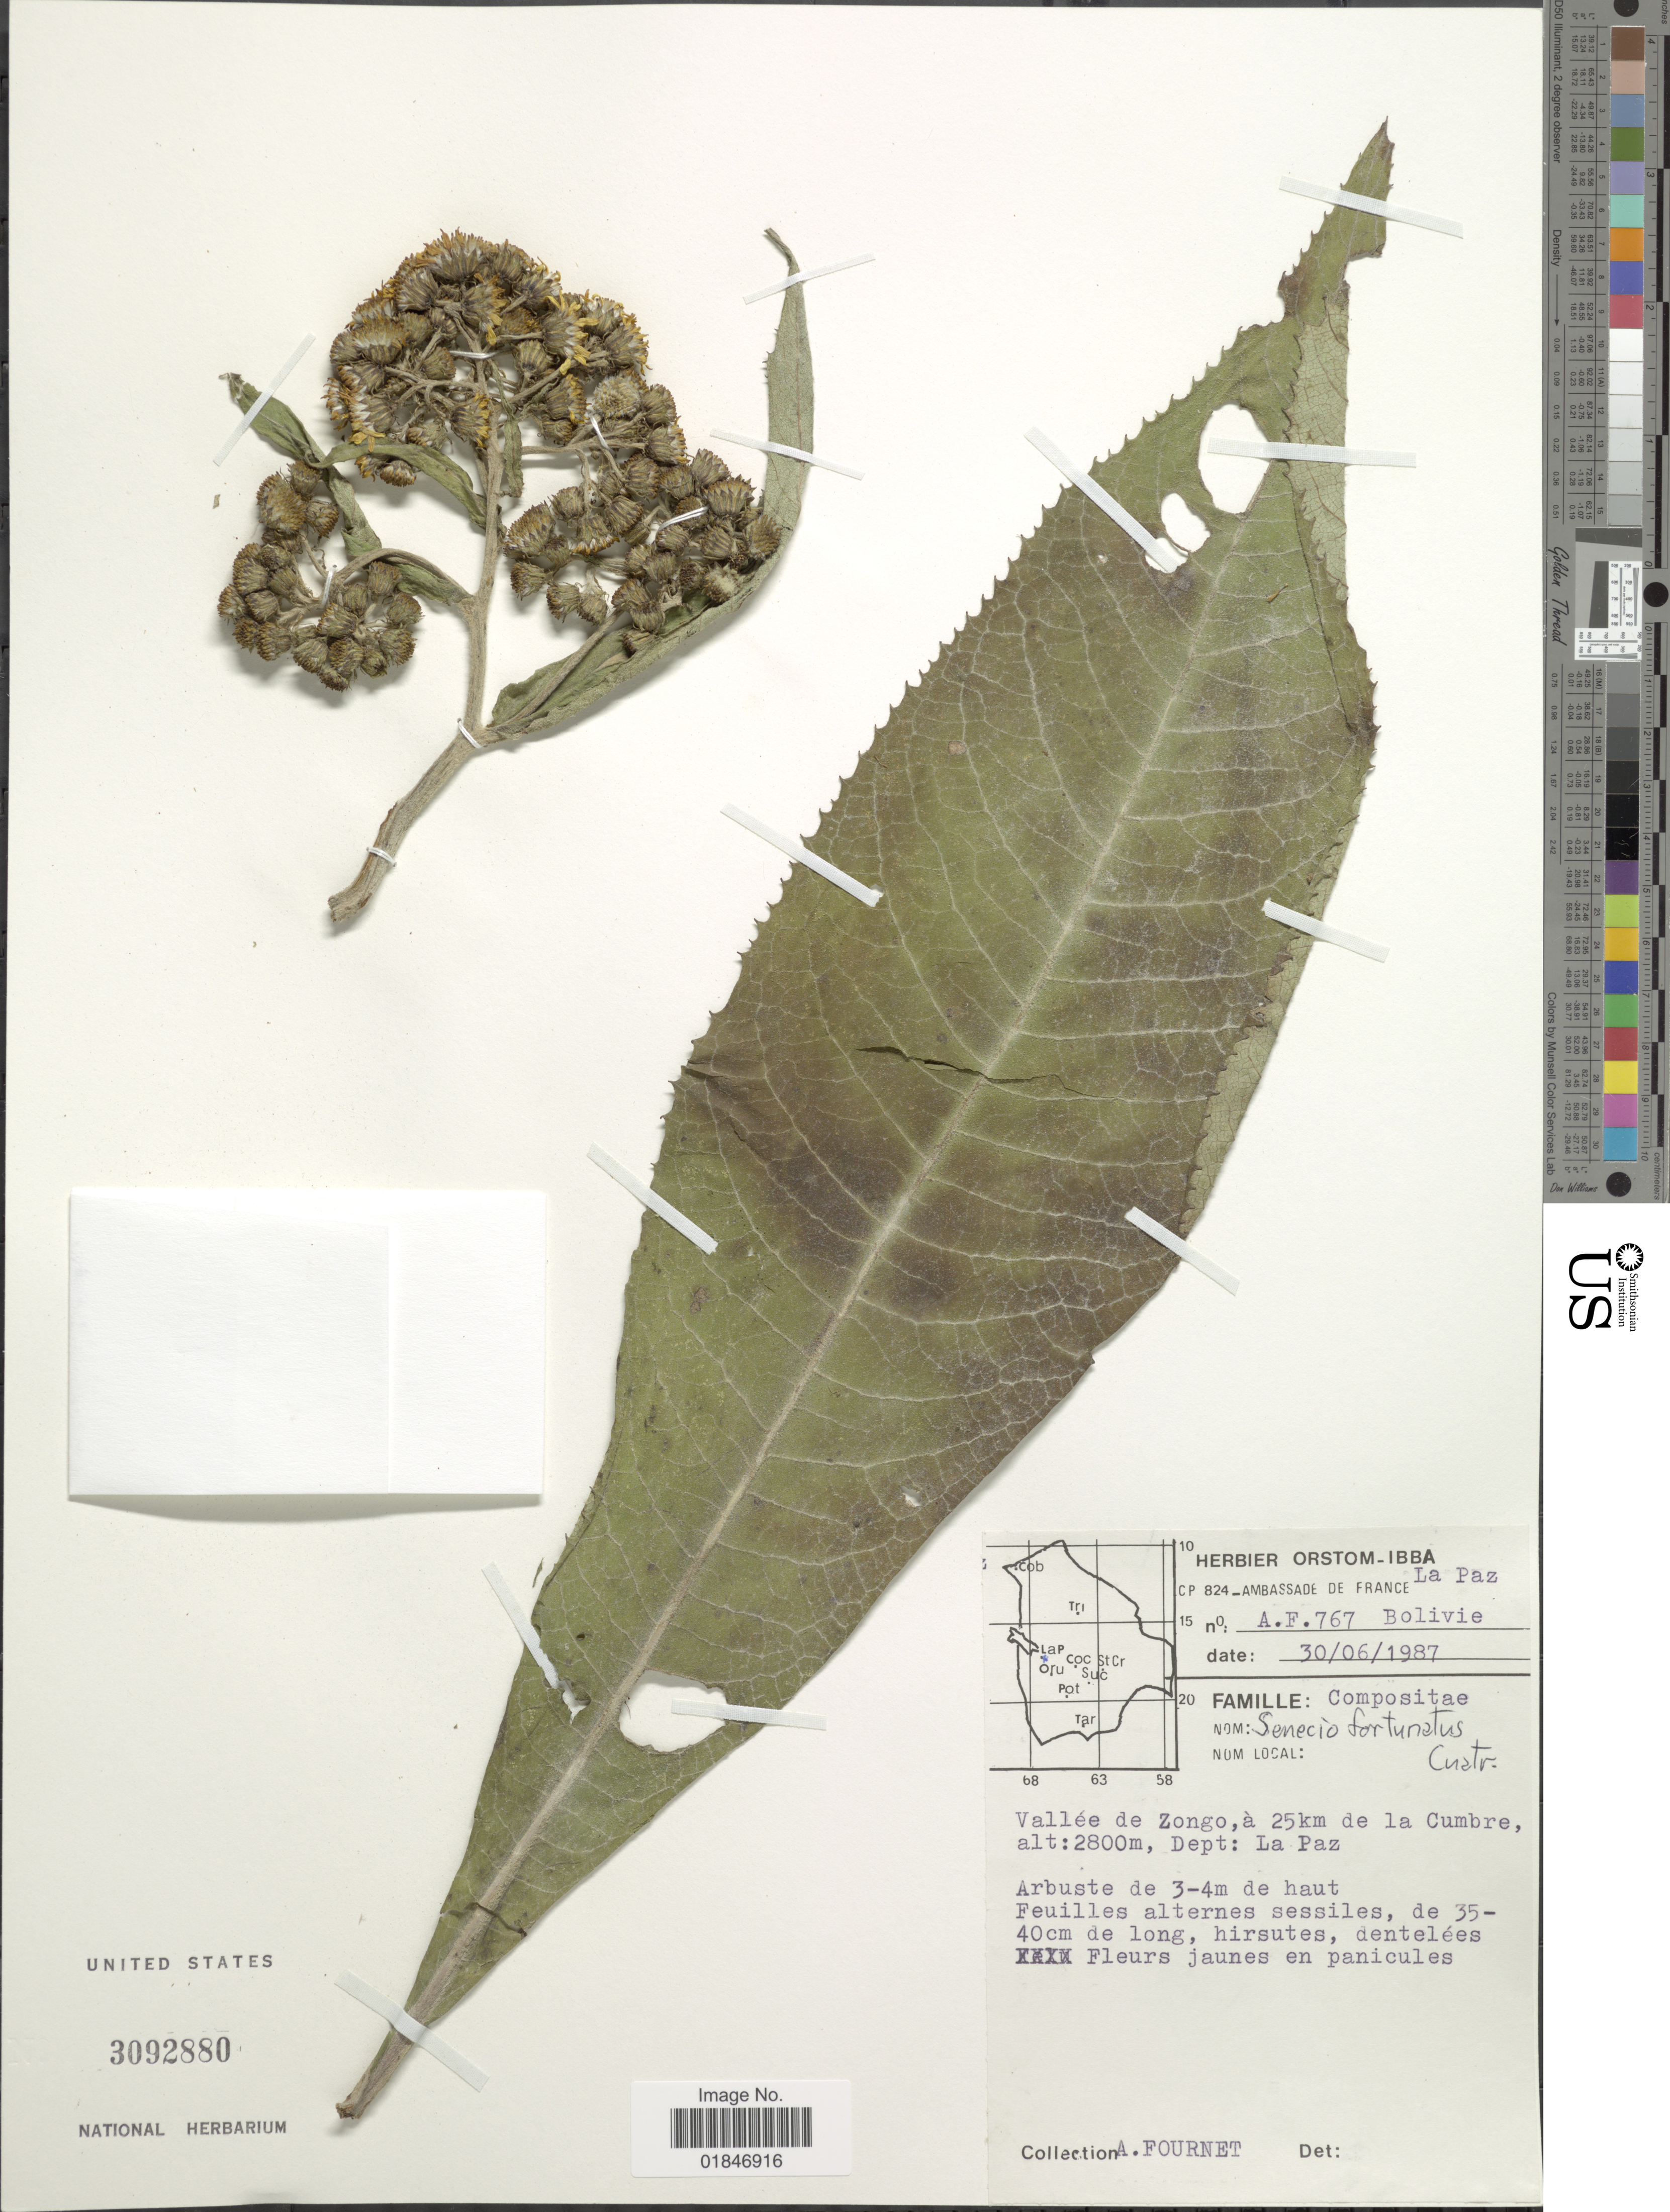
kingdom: Plantae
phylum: Tracheophyta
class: Magnoliopsida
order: Asterales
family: Asteraceae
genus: Dendrophorbium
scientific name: Dendrophorbium fortunatum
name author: (Cuatrec.) C. Jeffrey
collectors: A. Fournet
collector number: A.F. 767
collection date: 1987-06-30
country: Bolivia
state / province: La Paz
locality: Valleee de Zongo, a 25 km de la Cumbre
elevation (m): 2800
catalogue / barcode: US 3092880